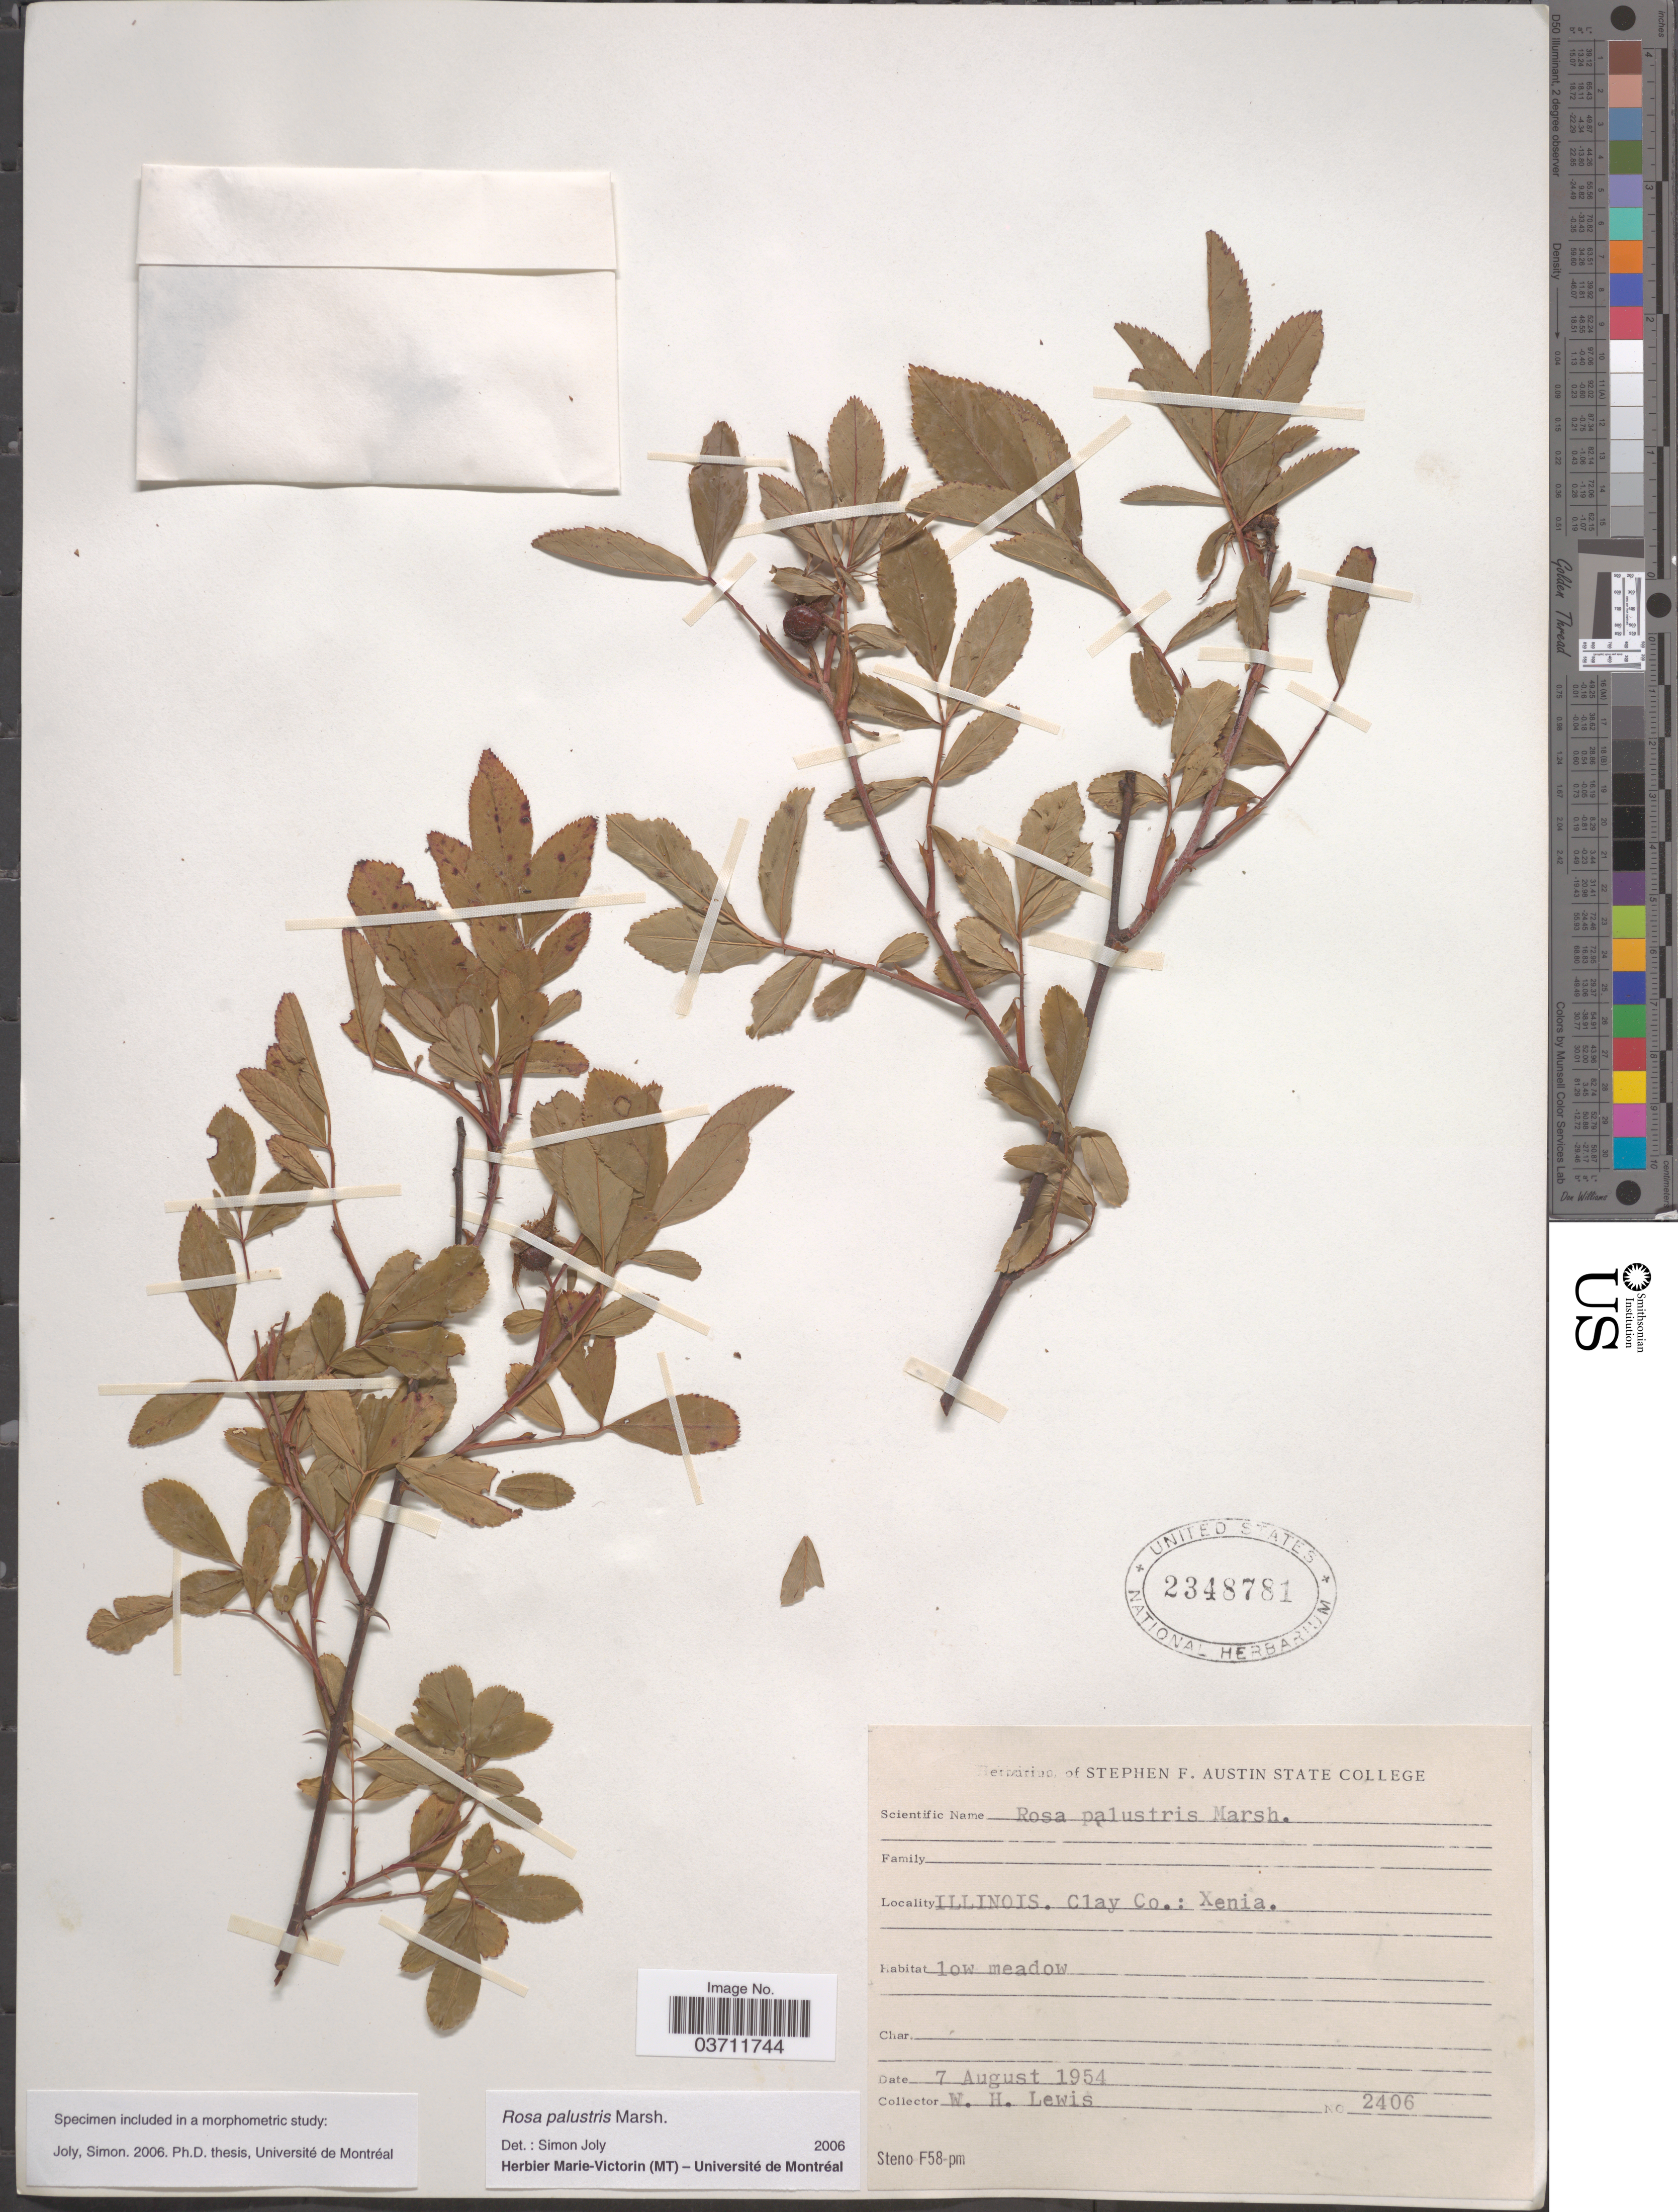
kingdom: Plantae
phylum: Tracheophyta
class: Magnoliopsida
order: Rosales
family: Rosaceae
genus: Rosa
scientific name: Rosa palustris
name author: Marshall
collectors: W. H. Lewis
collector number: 2406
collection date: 1954-08-07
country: United States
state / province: Illinois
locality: Clay Co.: Xenia.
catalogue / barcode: US 2348781